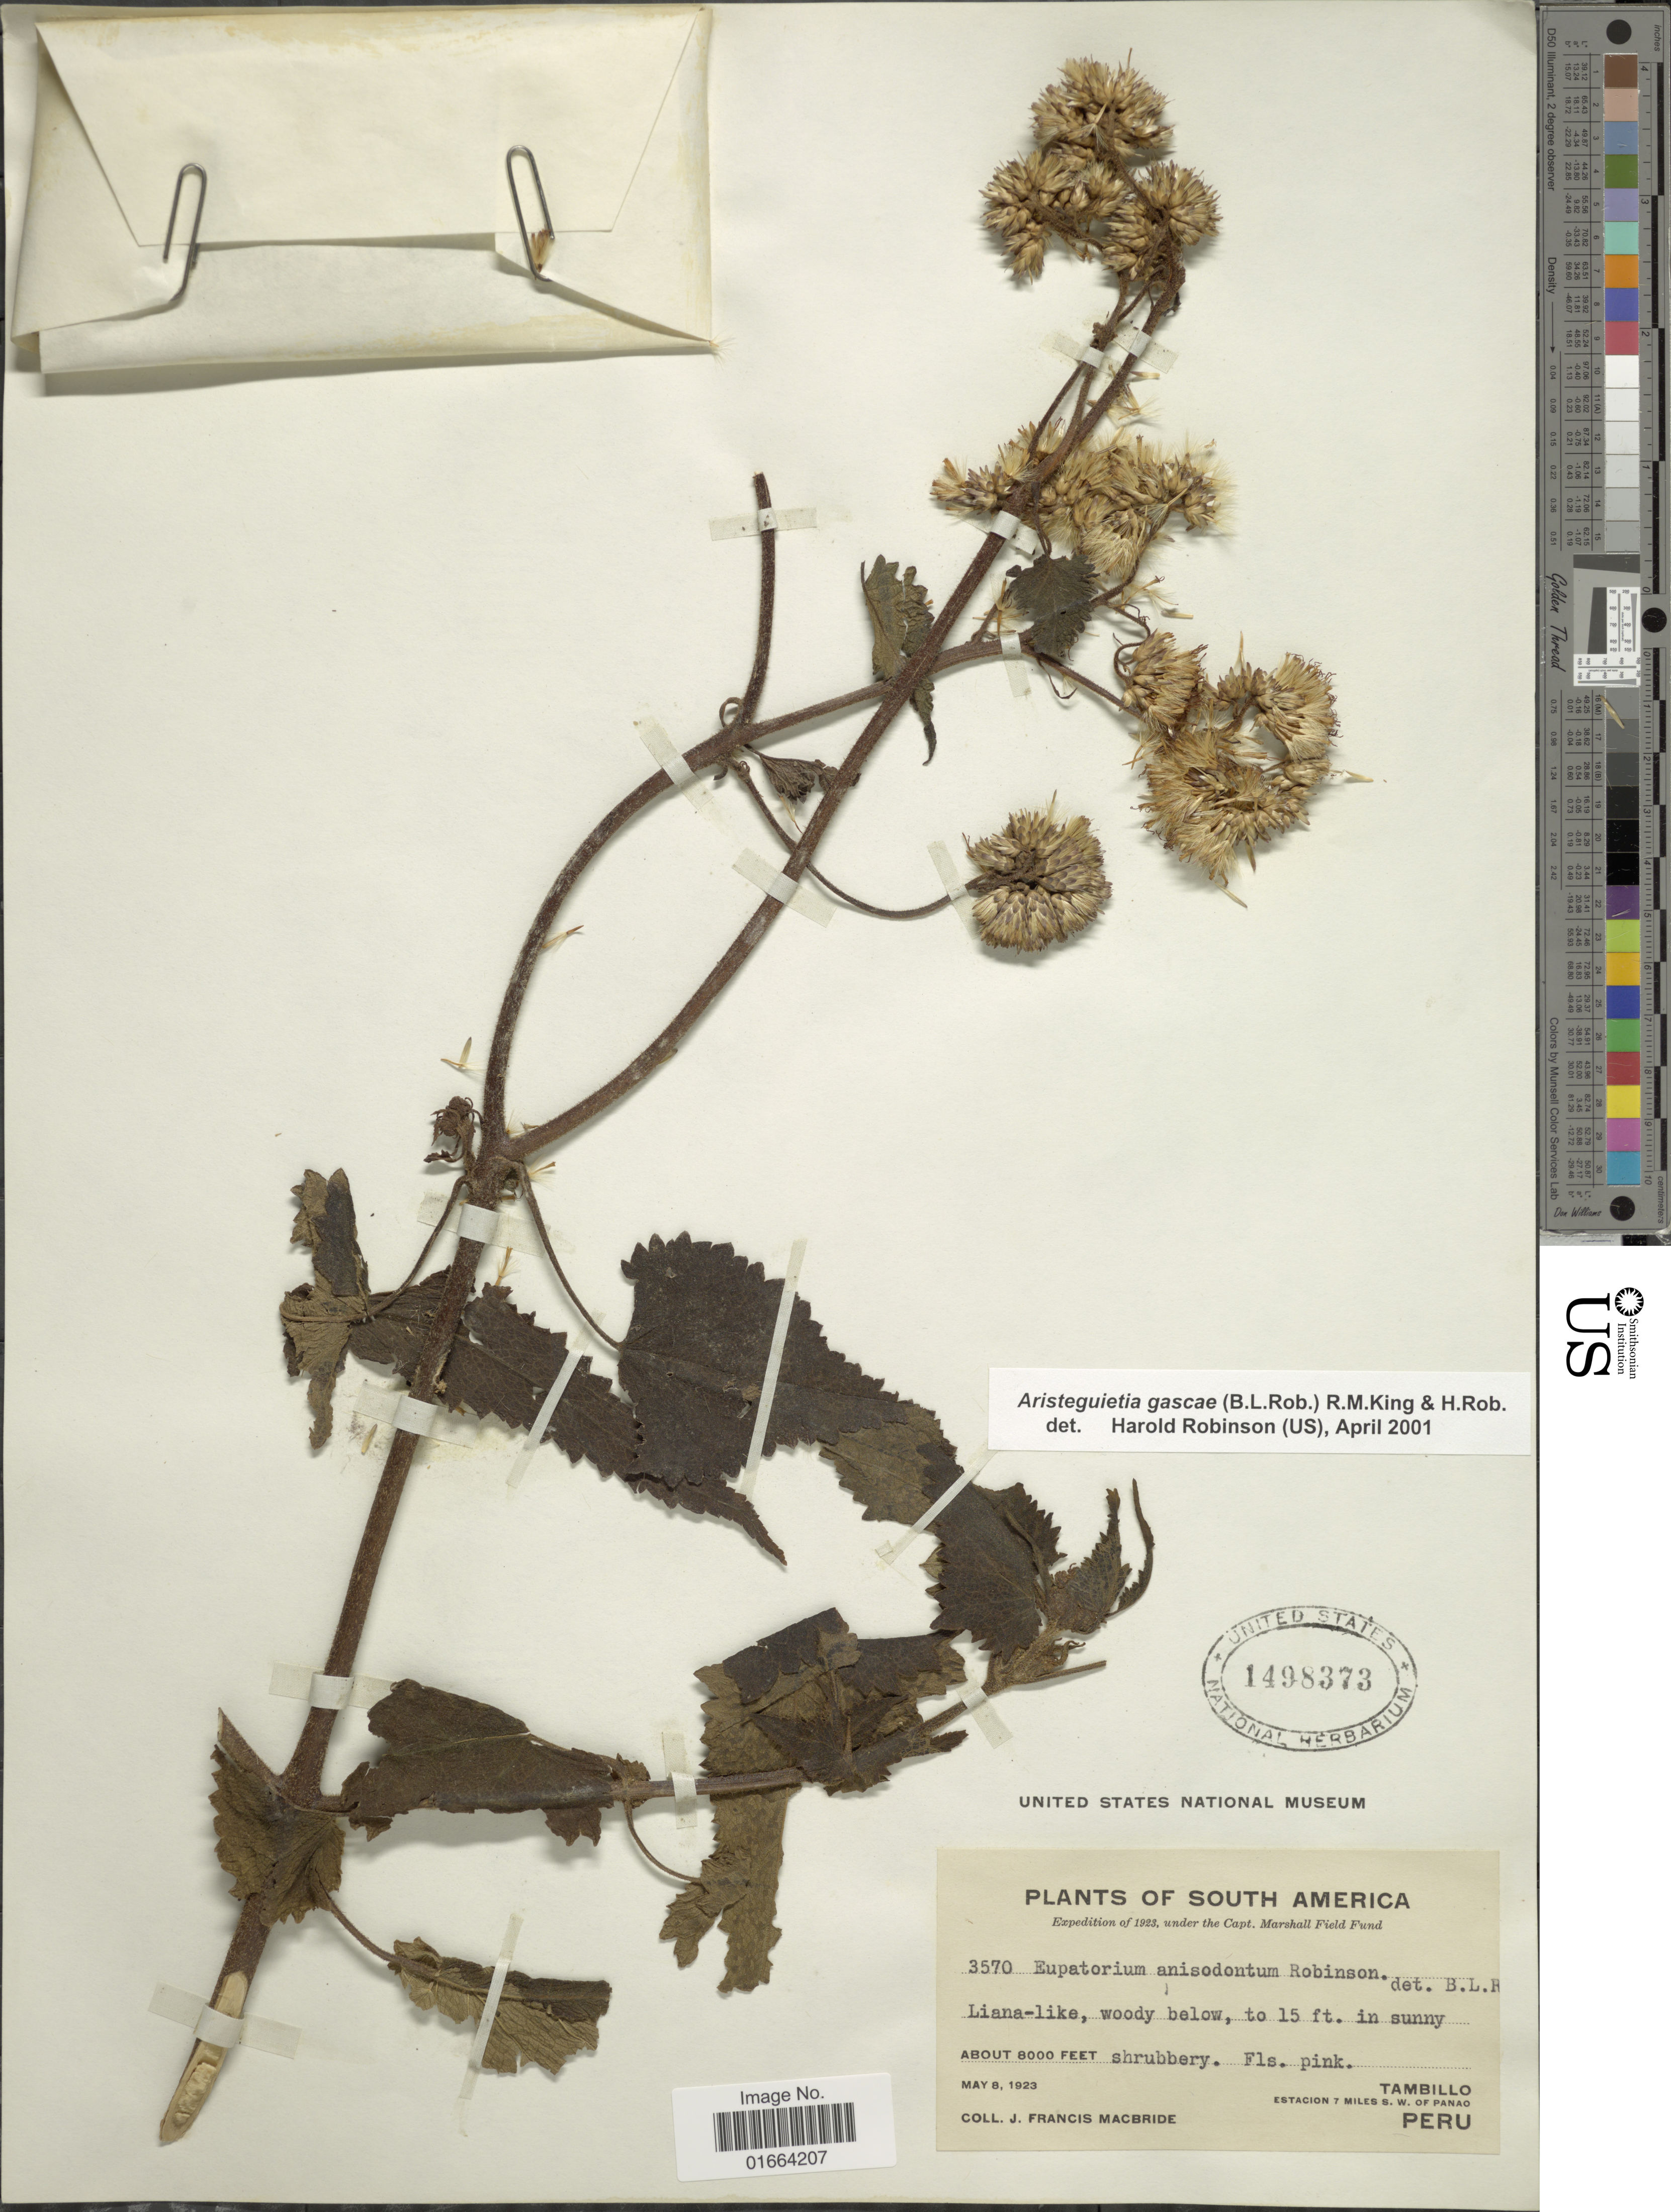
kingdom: Plantae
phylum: Tracheophyta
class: Magnoliopsida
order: Asterales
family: Asteraceae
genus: Aristeguietia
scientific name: Aristeguietia gascae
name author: (B.L. Rob.) R.M. King & H. Rob.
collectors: J. F. Macbride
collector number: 3570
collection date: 1923-05-08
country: Peru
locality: Tambillo. Estacion 7 miles S. W. of Panao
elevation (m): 2438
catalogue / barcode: US 1498373